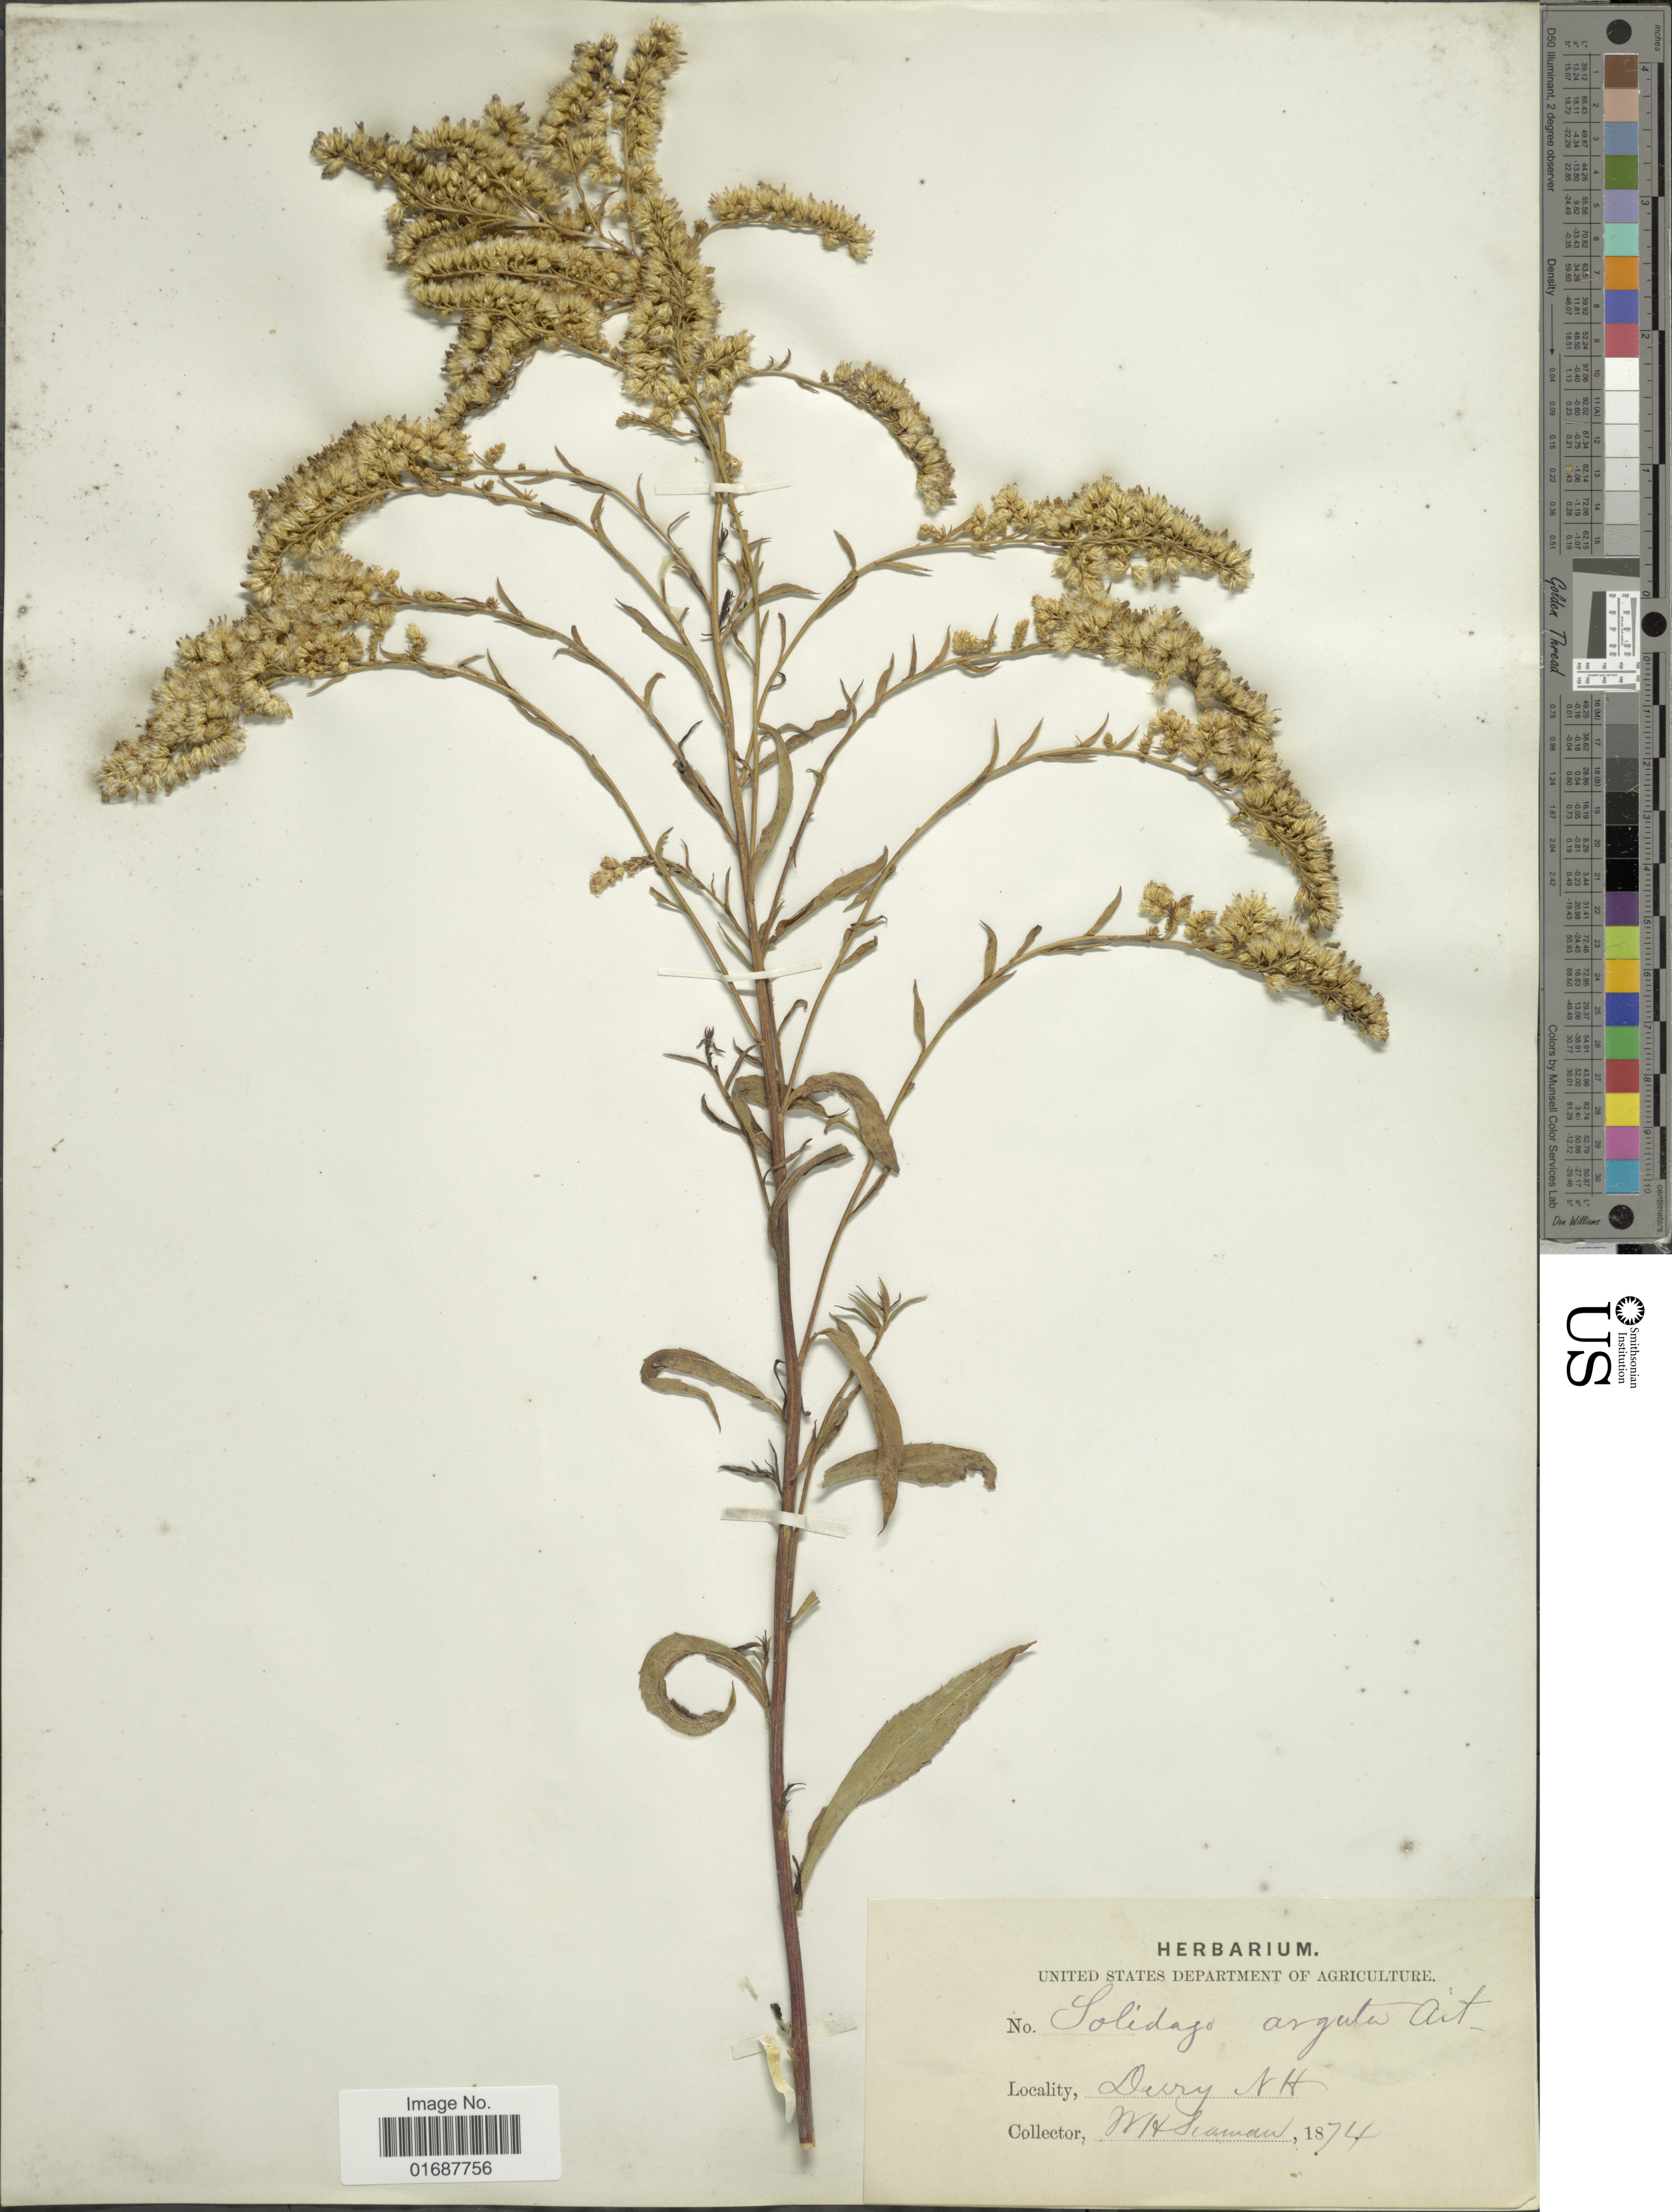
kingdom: Plantae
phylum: Tracheophyta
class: Magnoliopsida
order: Asterales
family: Asteraceae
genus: Solidago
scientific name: Solidago juncea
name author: Aiton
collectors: W. Seaman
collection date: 1874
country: United States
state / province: New Hampshire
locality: Dewey